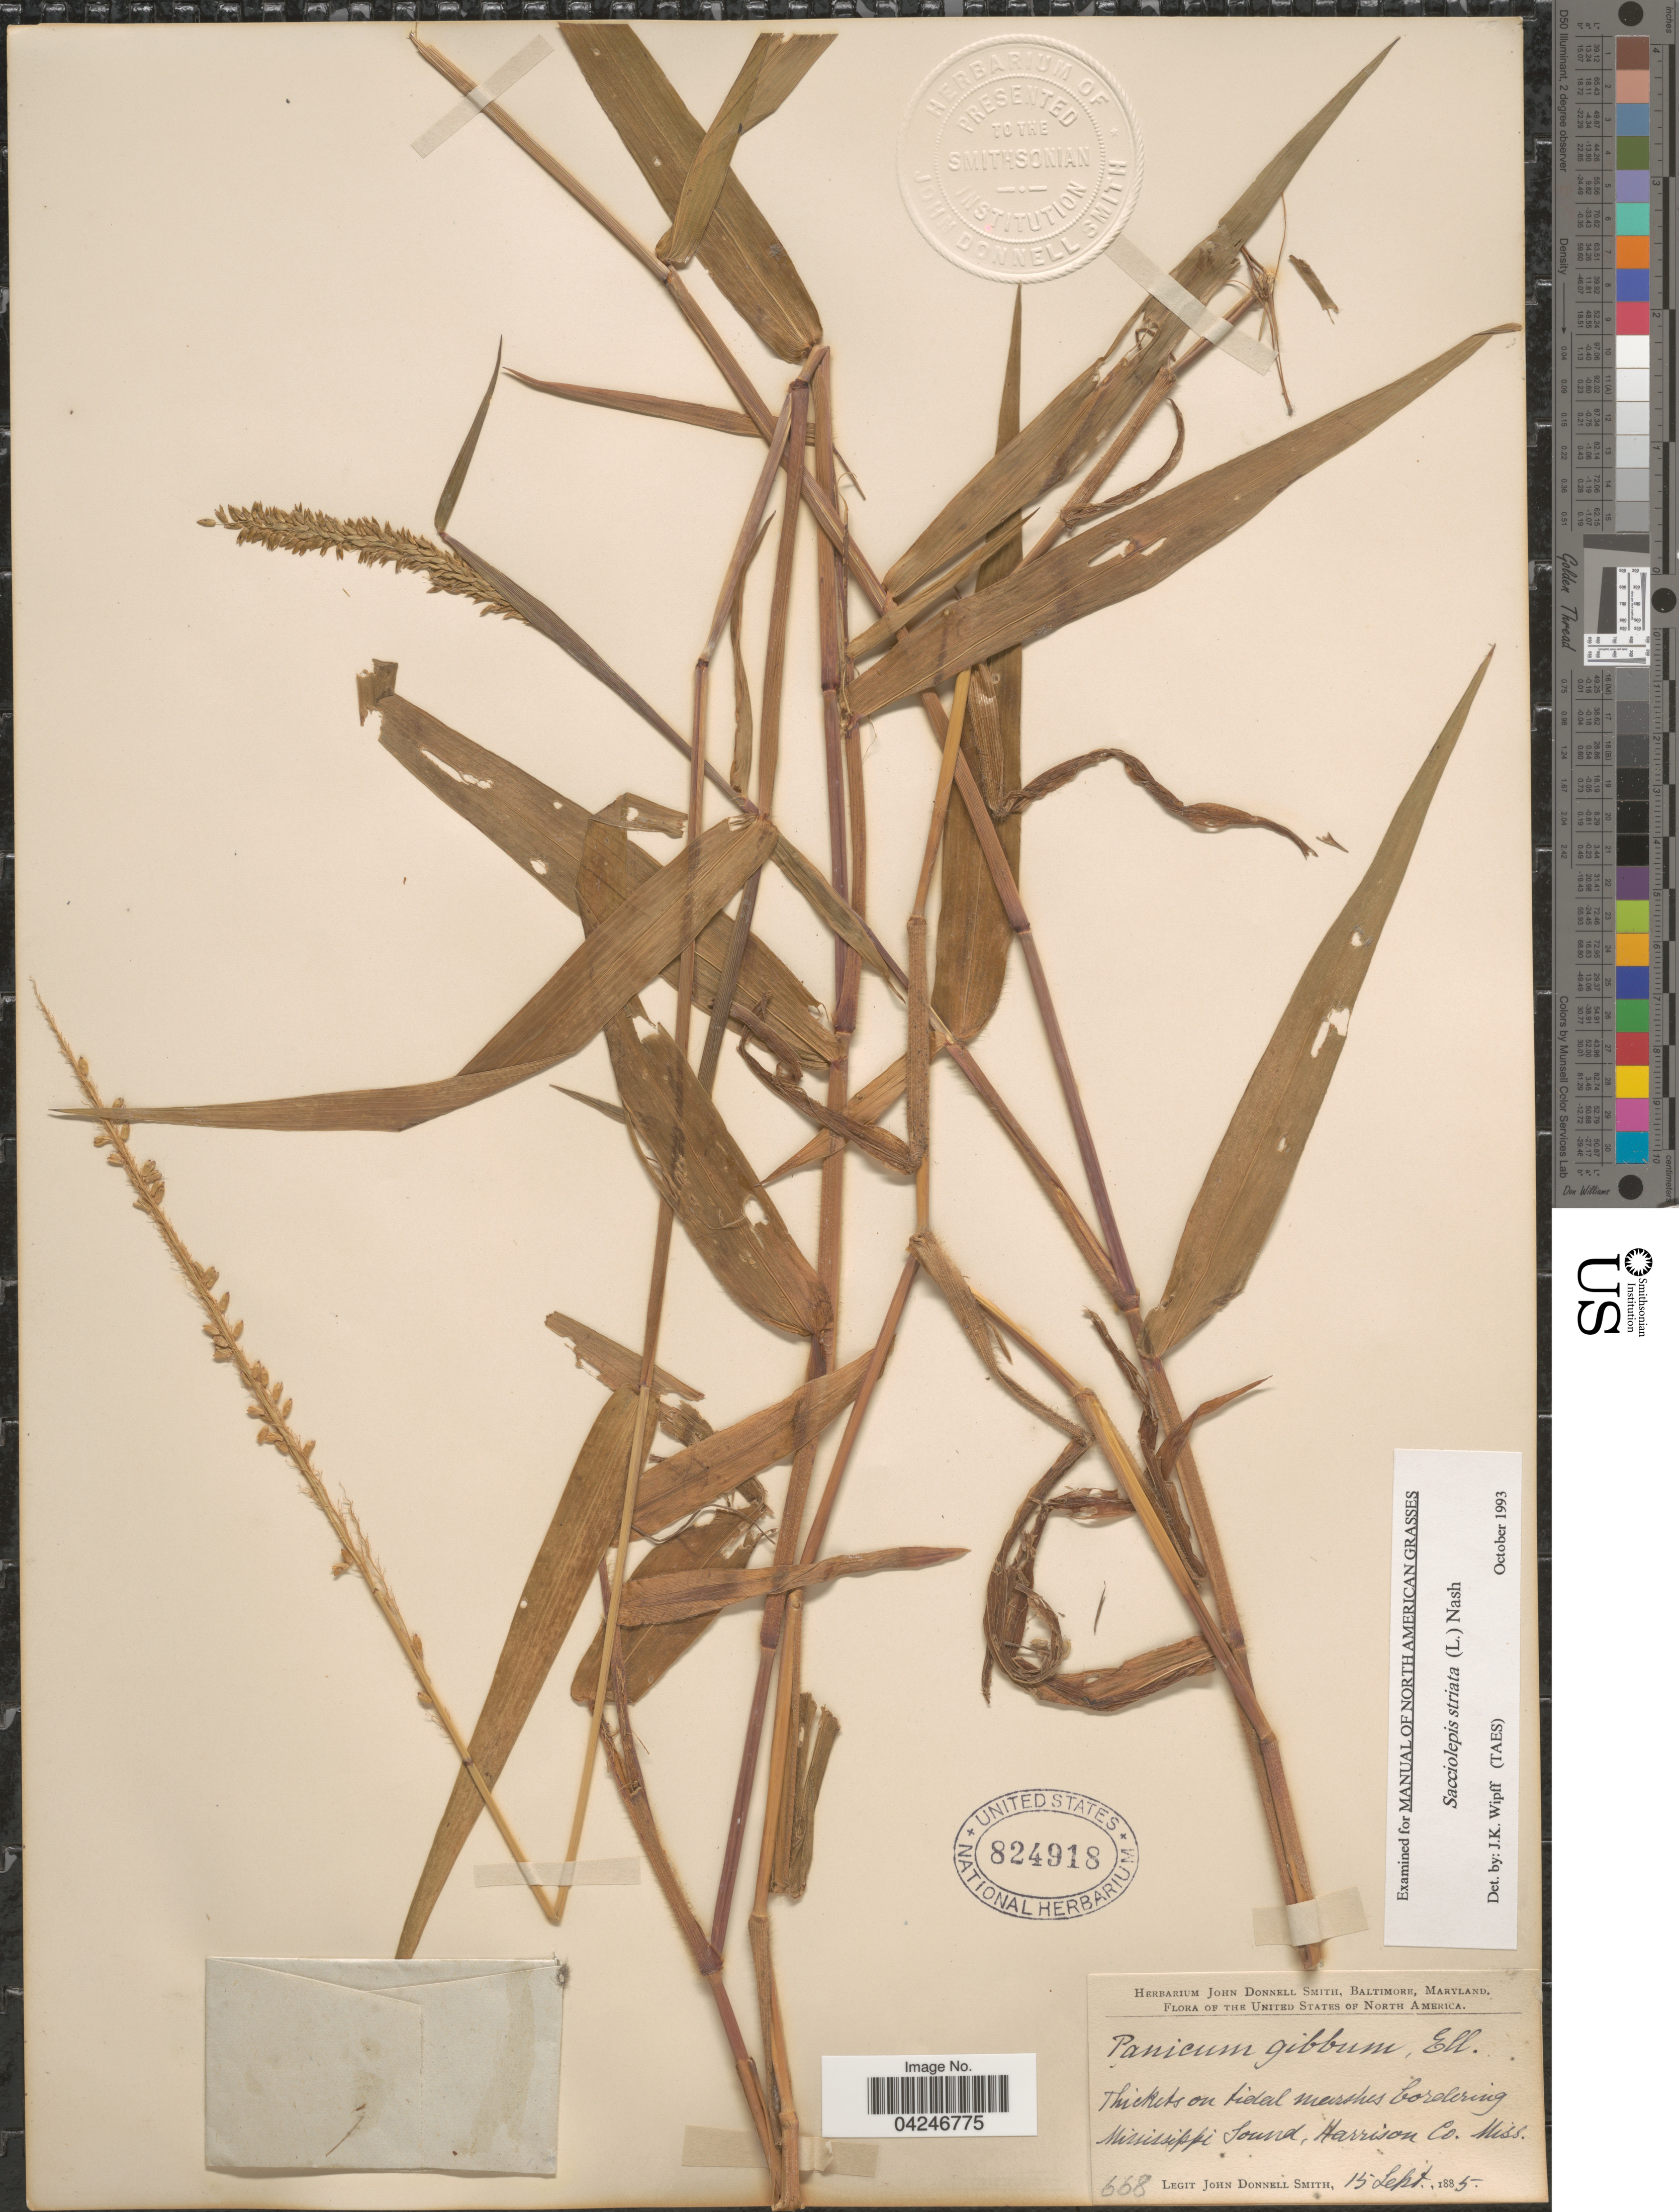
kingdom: Plantae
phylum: Tracheophyta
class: Liliopsida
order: Poales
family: Poaceae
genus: Sacciolepis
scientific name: Sacciolepis striata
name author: (L.) Nash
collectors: J. Donnell Smith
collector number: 668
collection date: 1885-09-15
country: United States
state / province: Mississippi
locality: Thickets on tidal marshes bordering Mississippi Sound, Harrison Co.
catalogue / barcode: US 824918